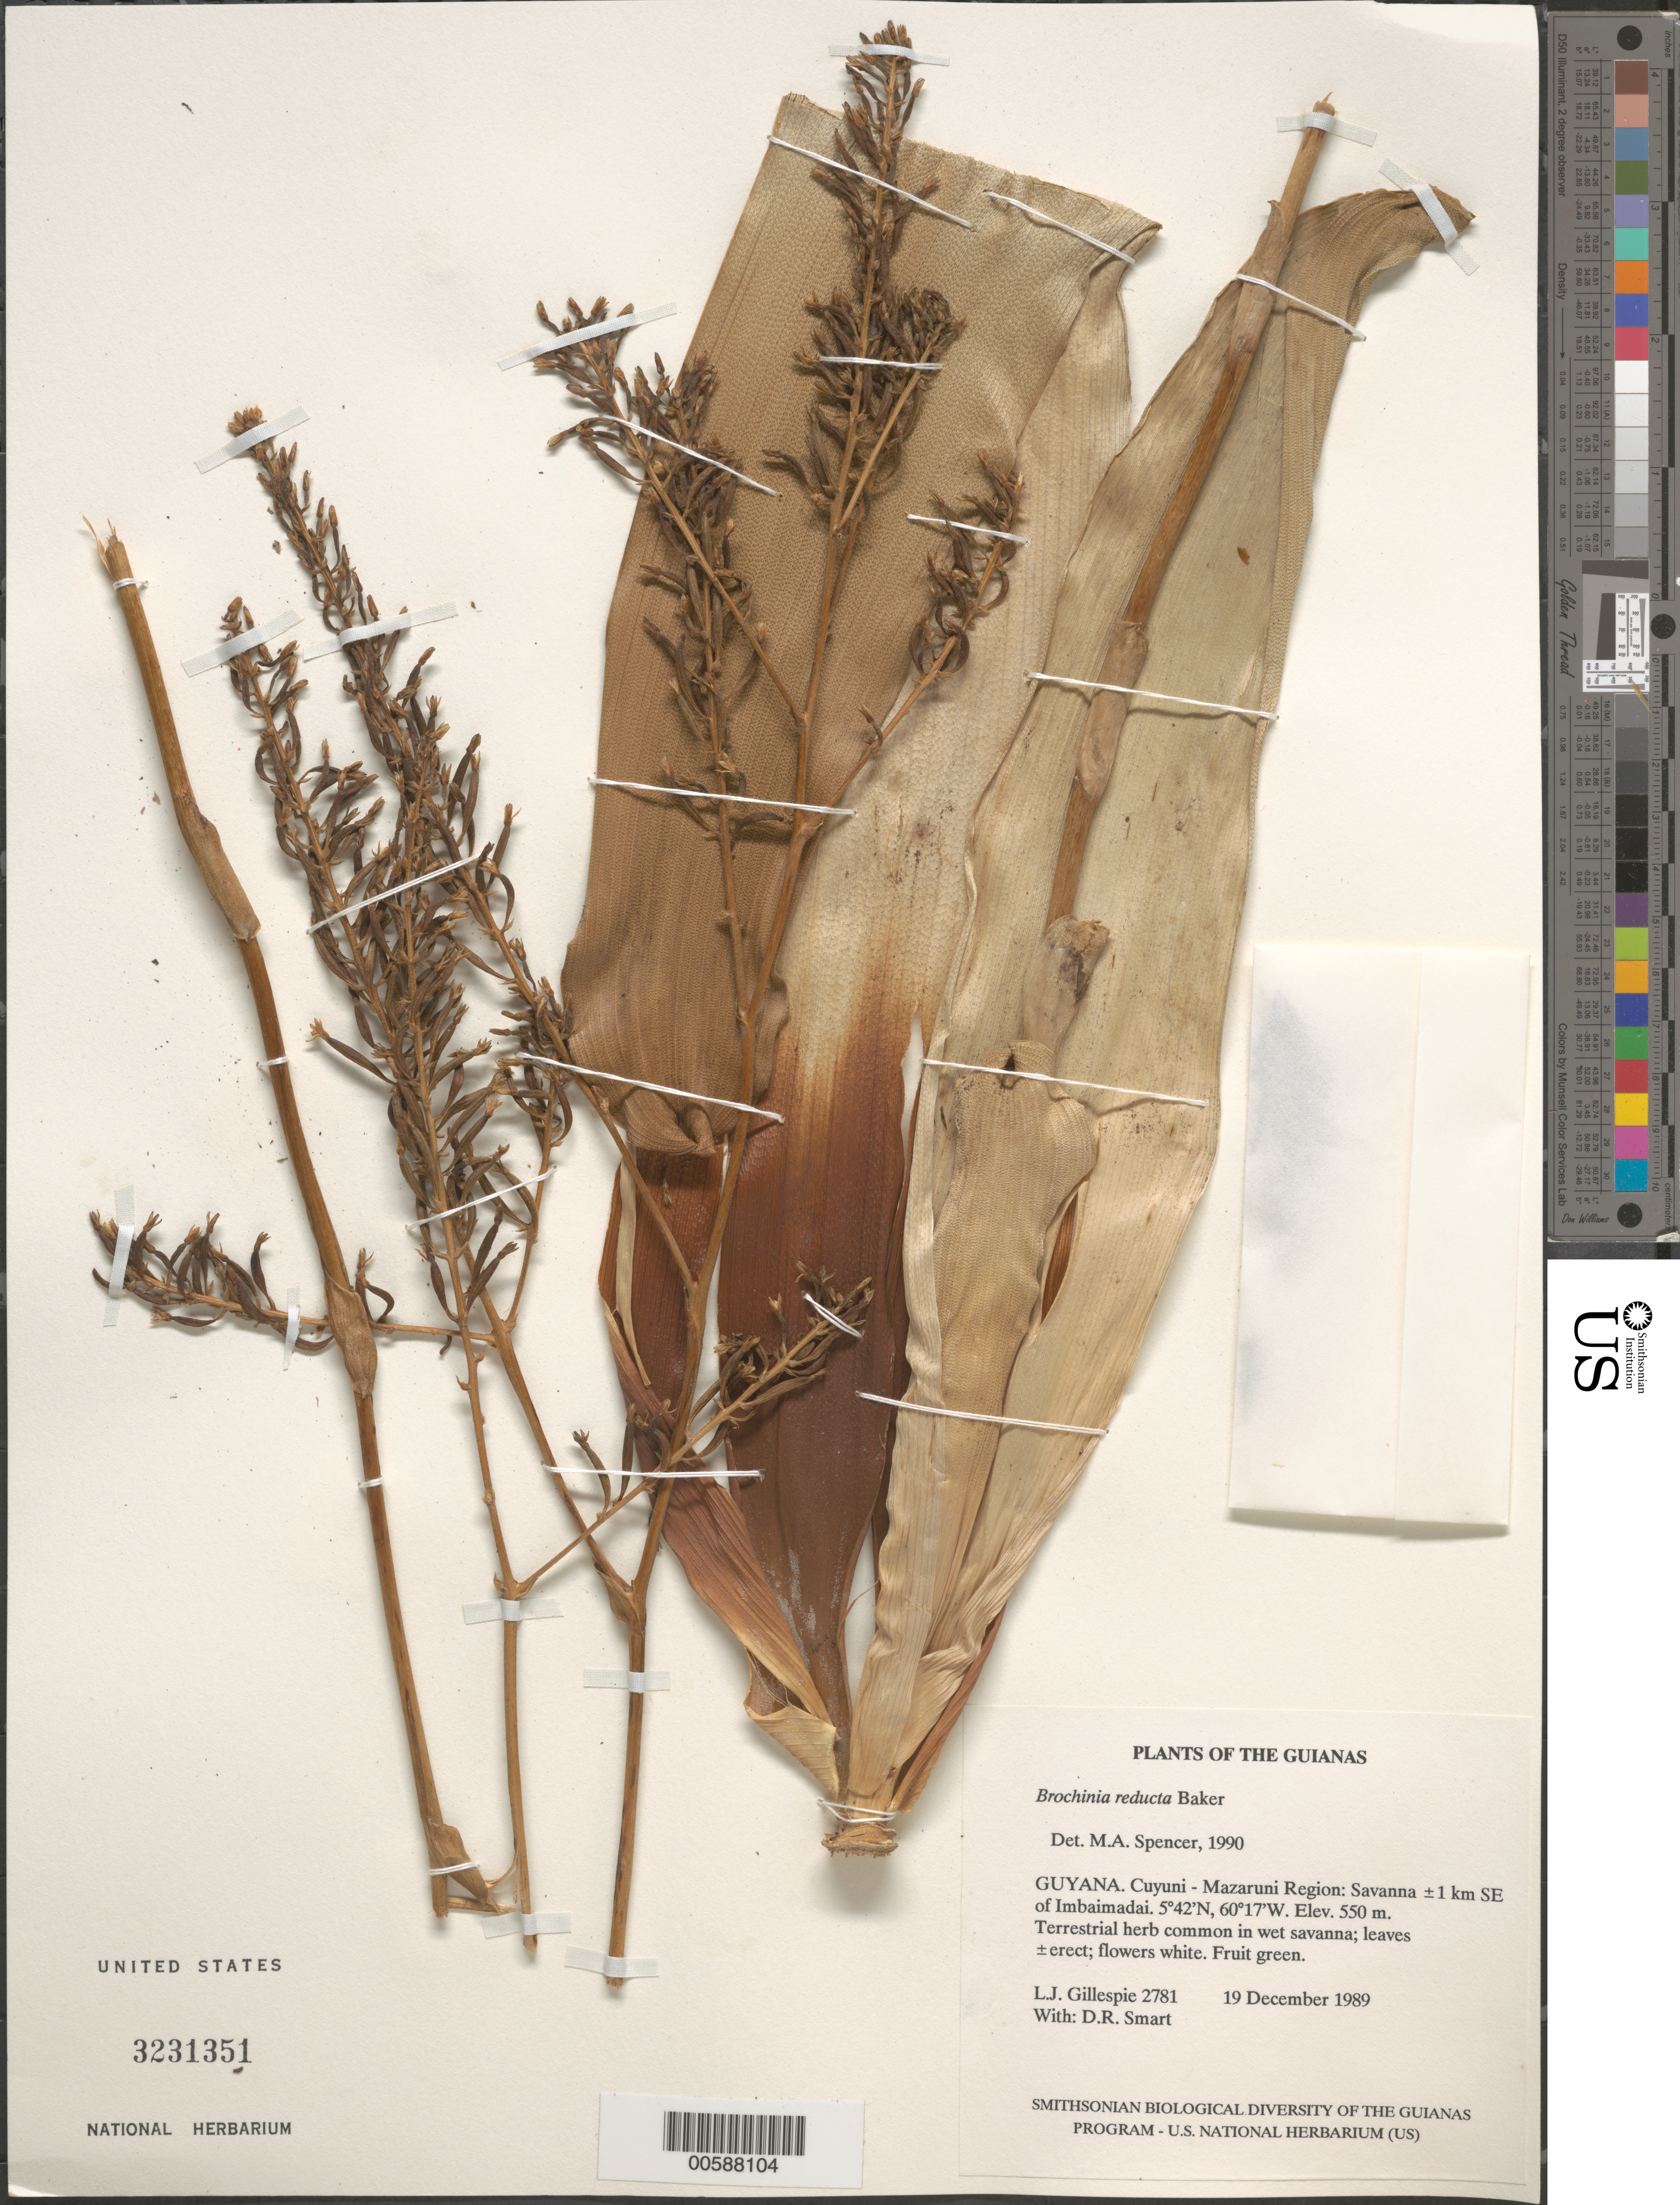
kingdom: Plantae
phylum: Tracheophyta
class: Liliopsida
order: Poales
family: Bromeliaceae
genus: Brocchinia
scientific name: Brocchinia reducta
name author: Baker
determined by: Spencer, M. A.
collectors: L. J. Gillespie & D. R. Smart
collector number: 2781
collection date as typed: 19 December 1989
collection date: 1989-12-19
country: Guyana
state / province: Cuyuni-Mazaruni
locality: ±1 km SE of Imbaimadai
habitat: Savanna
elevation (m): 550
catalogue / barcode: US 3231351